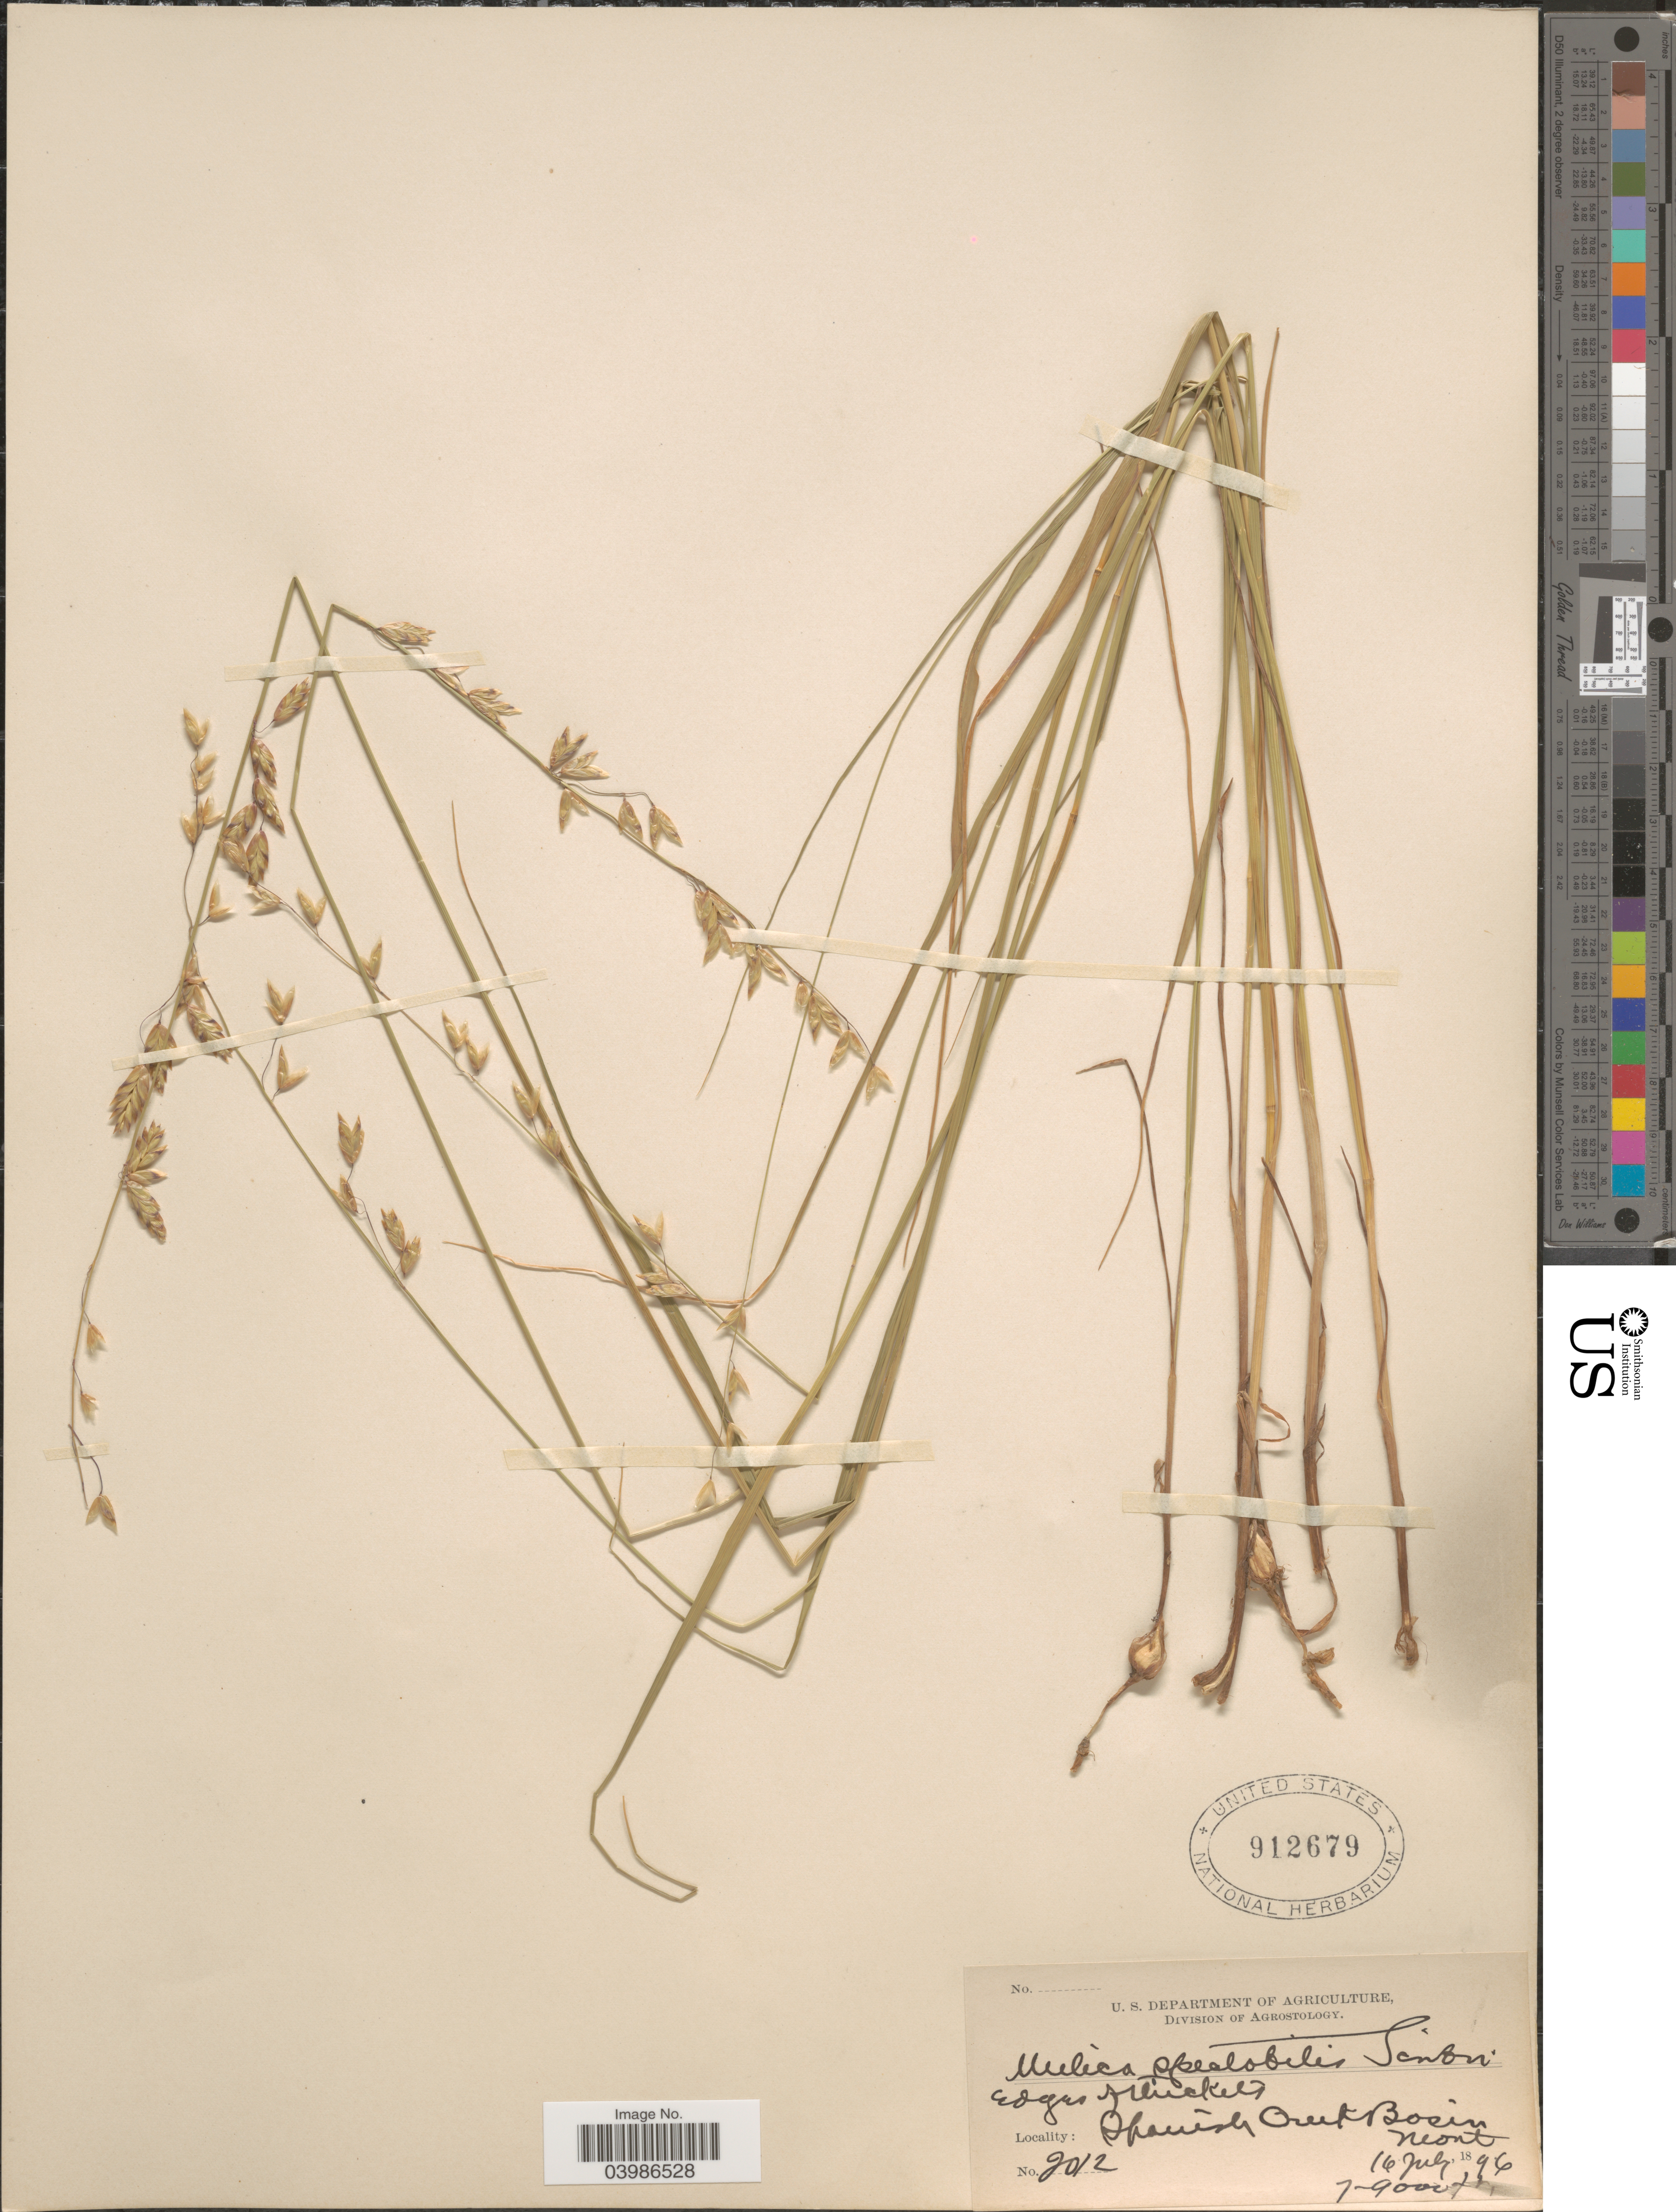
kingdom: Plantae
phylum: Tracheophyta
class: Liliopsida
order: Poales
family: Poaceae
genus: Melica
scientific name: Melica spectabilis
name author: Scribn.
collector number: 2012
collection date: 1896-07-16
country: United States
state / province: Montana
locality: Edges of thickets, Spanish Creek Basin.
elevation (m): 2134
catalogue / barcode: US 912679